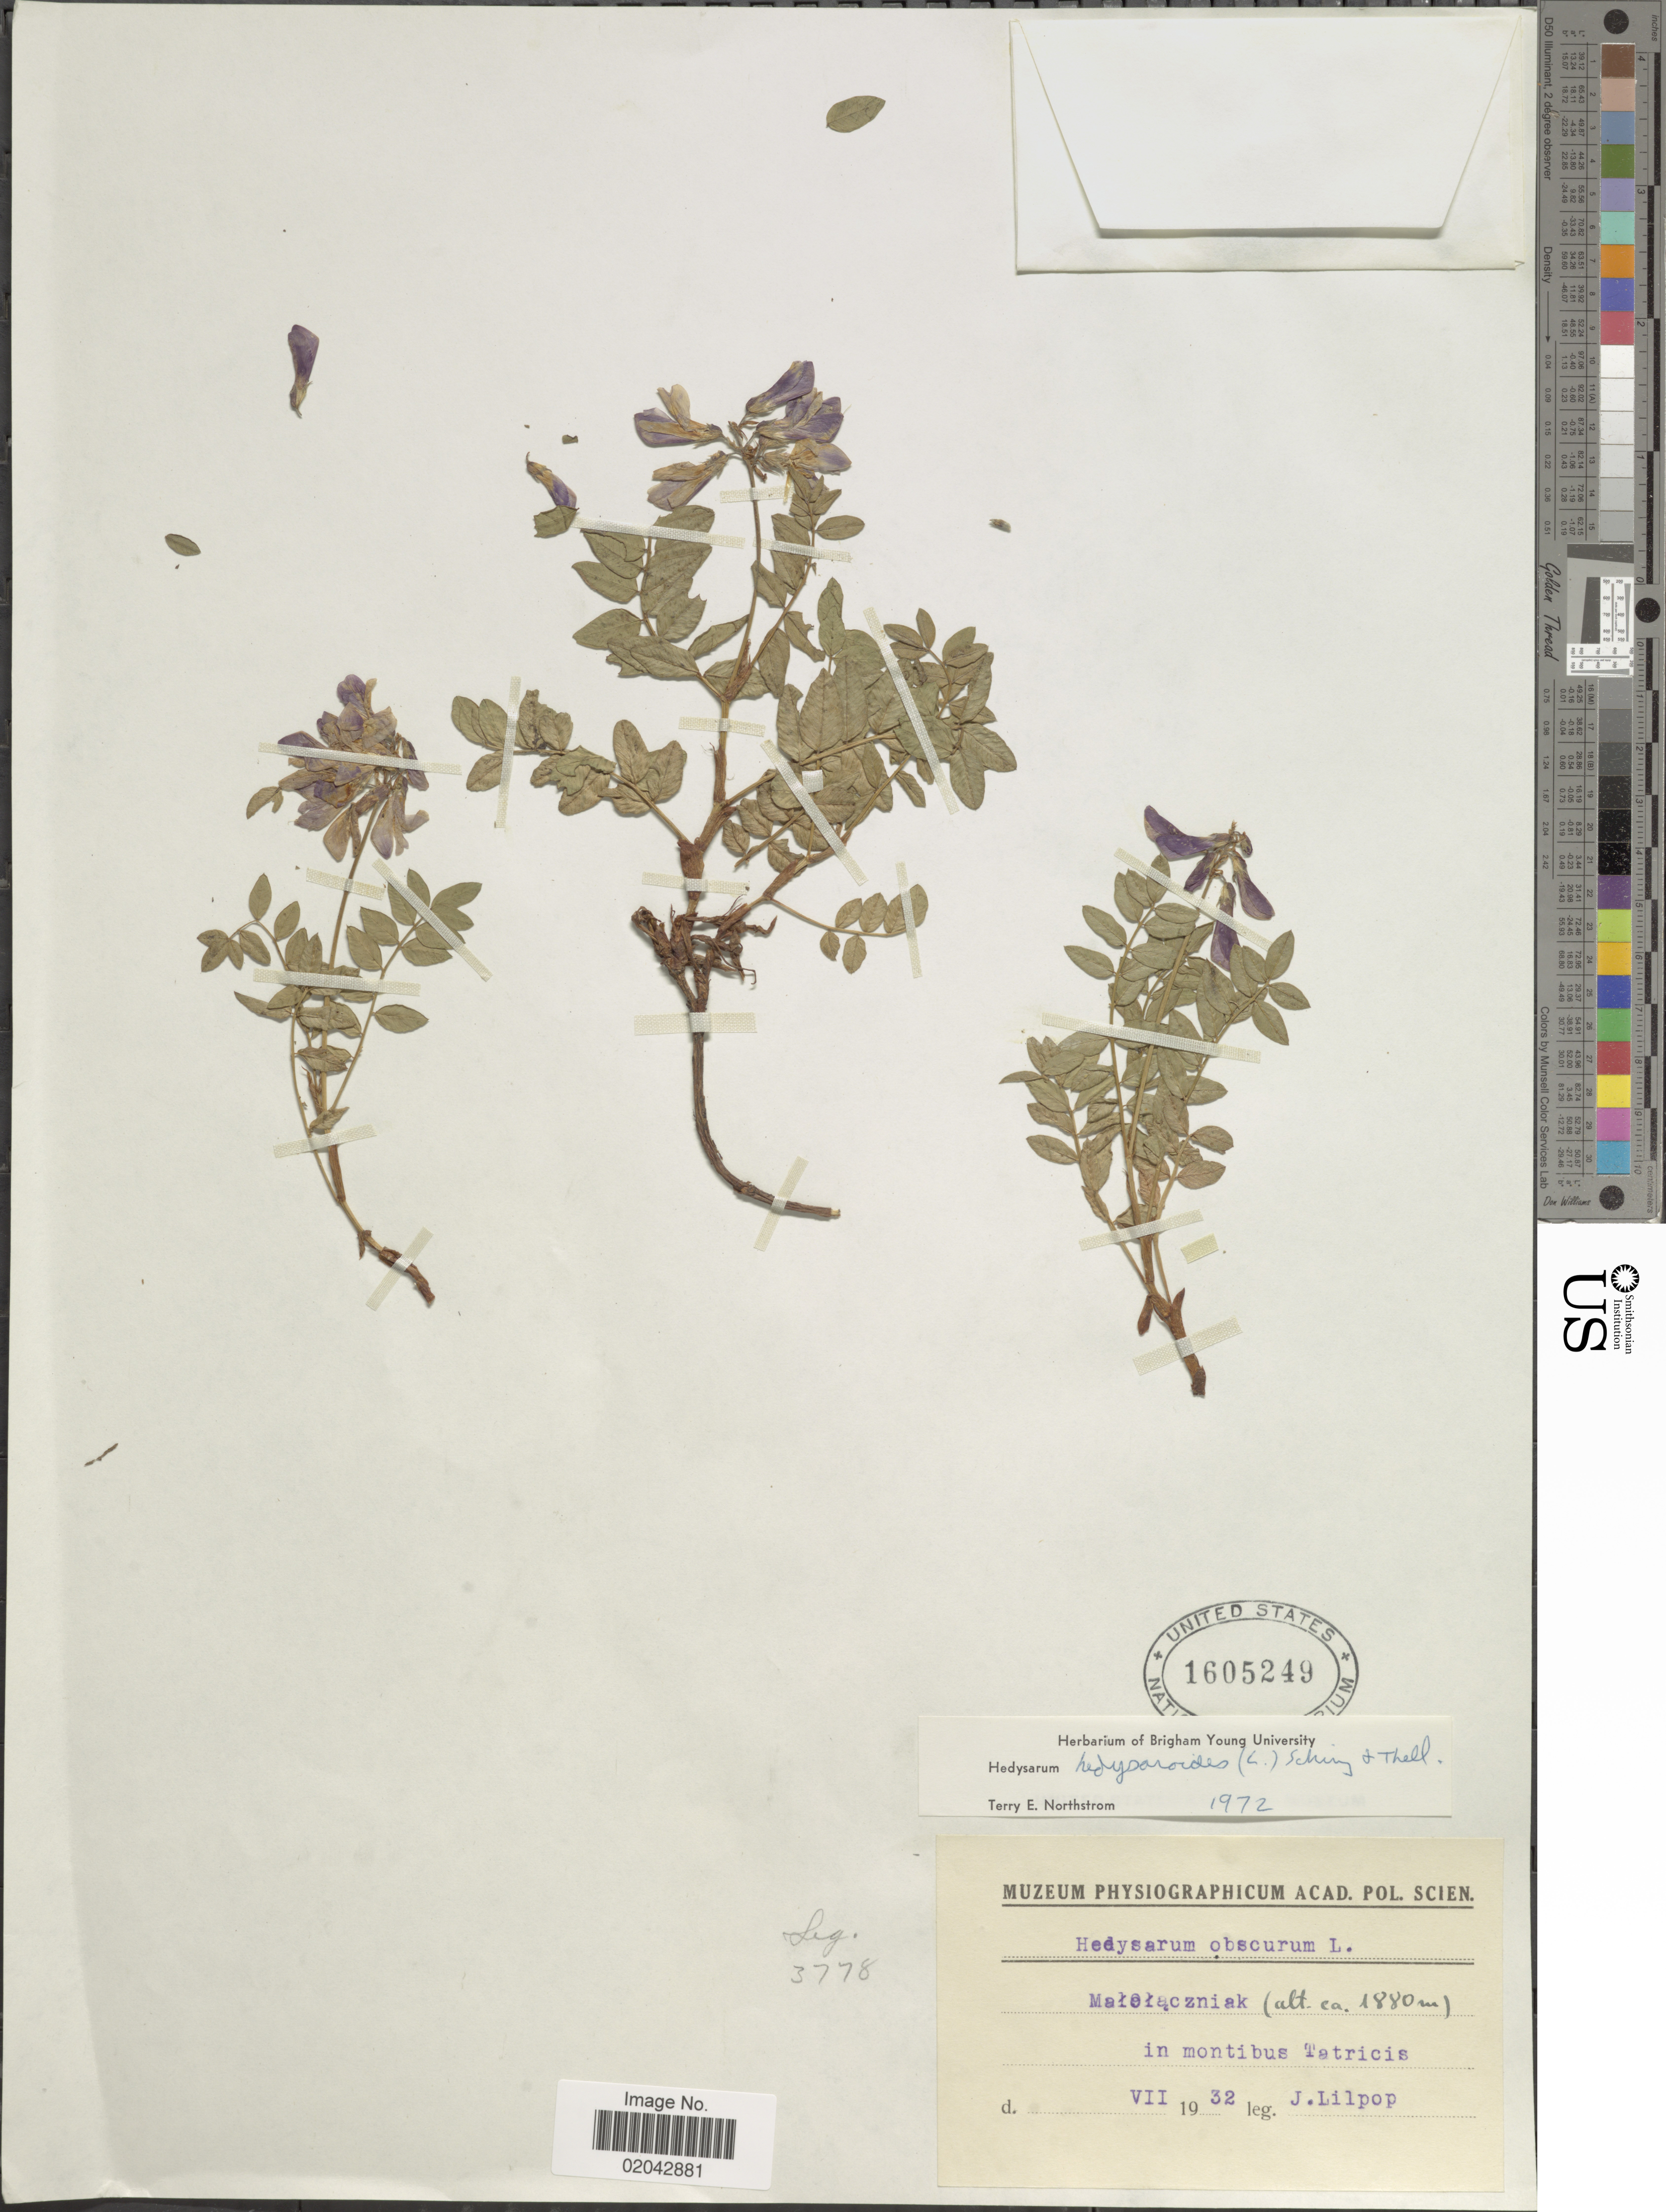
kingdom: Plantae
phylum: Tracheophyta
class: Magnoliopsida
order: Fabales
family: Fabaceae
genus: Hedysarum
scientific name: Hedysarum hedysaroides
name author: (L.) Schinz & Thell.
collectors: J. Lilpop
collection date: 1932-07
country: Poland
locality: Malotaczniak, in montibus Tatricis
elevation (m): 1880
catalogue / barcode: US 1605249